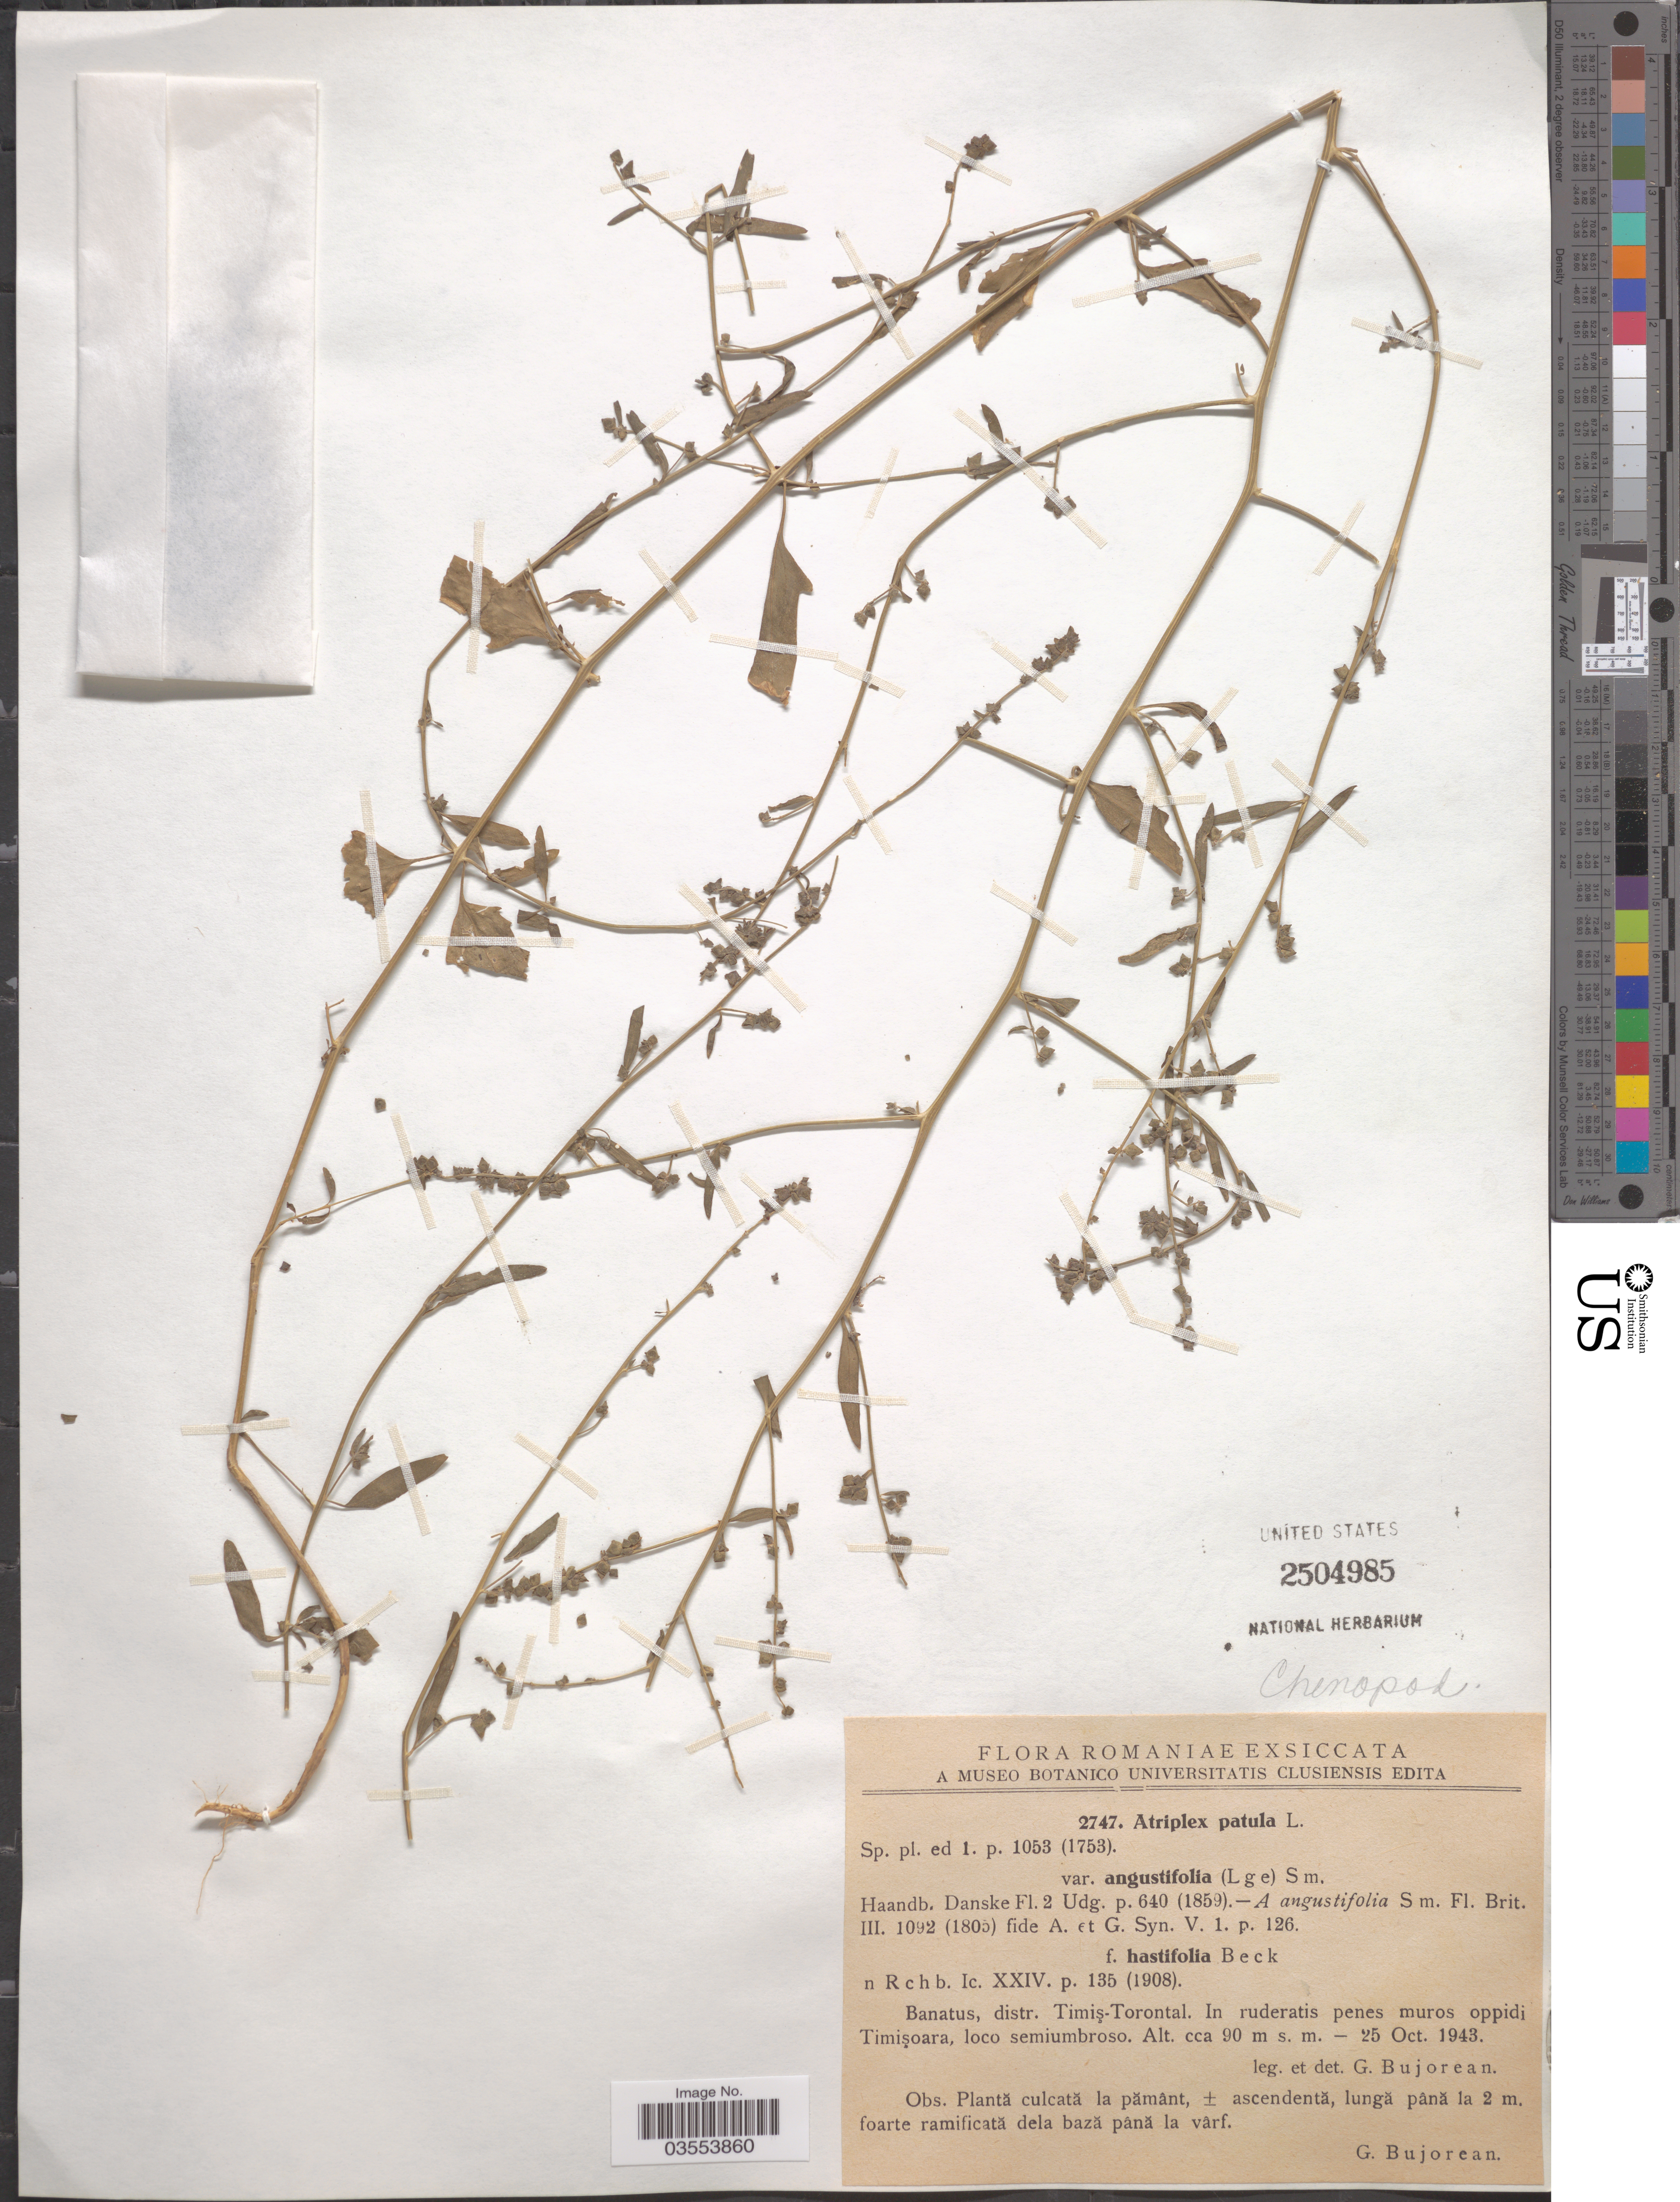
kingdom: Plantae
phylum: Tracheophyta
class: Magnoliopsida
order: Caryophyllales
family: Amaranthaceae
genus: Atriplex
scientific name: Atriplex patula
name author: L.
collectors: G. Bujorean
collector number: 2747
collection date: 1943-10-25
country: Romania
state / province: Timis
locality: Banatus, distr. Timiş-Torontal. In ruderatis penes muros oppidi Timişoara.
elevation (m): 90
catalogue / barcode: US 2504985